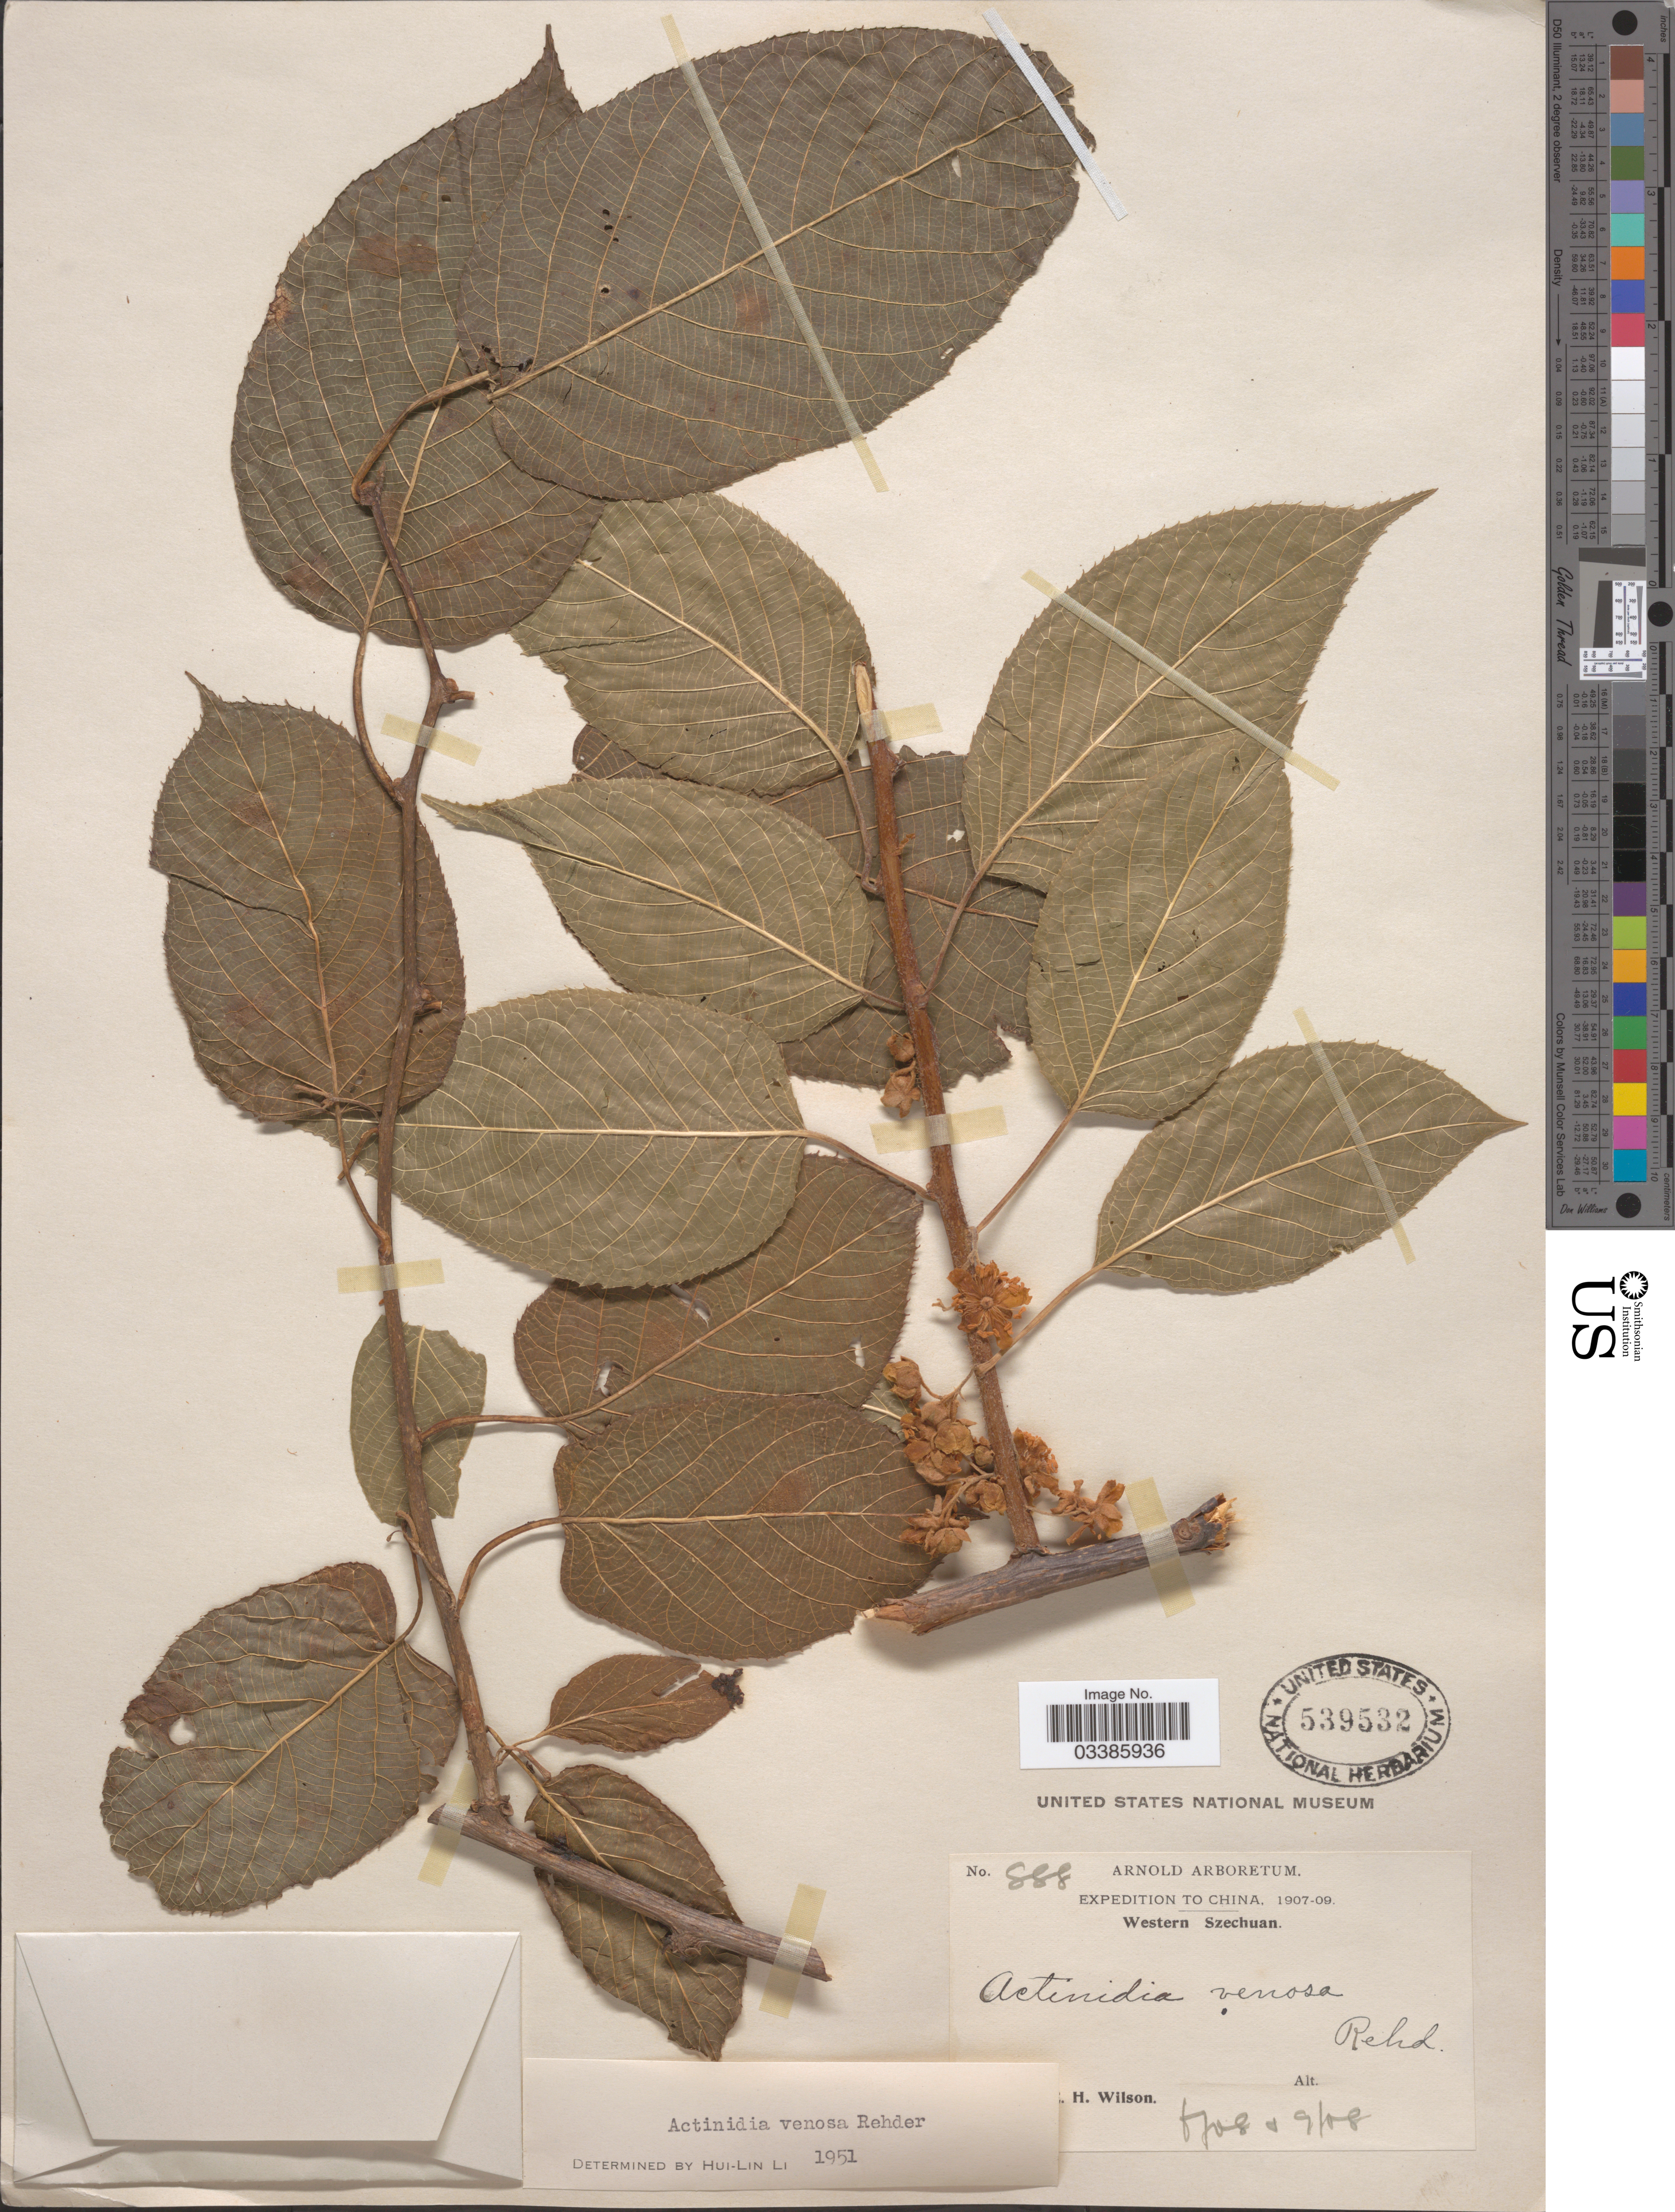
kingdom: Plantae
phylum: Tracheophyta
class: Magnoliopsida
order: Ericales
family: Actinidiaceae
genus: Actinidia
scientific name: Actinidia venosa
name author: Rehder in Sarg.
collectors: E. Wilson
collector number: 888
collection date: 1908-06/1908-09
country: China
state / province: Sichuan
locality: Western Szechuan.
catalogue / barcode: US 539532